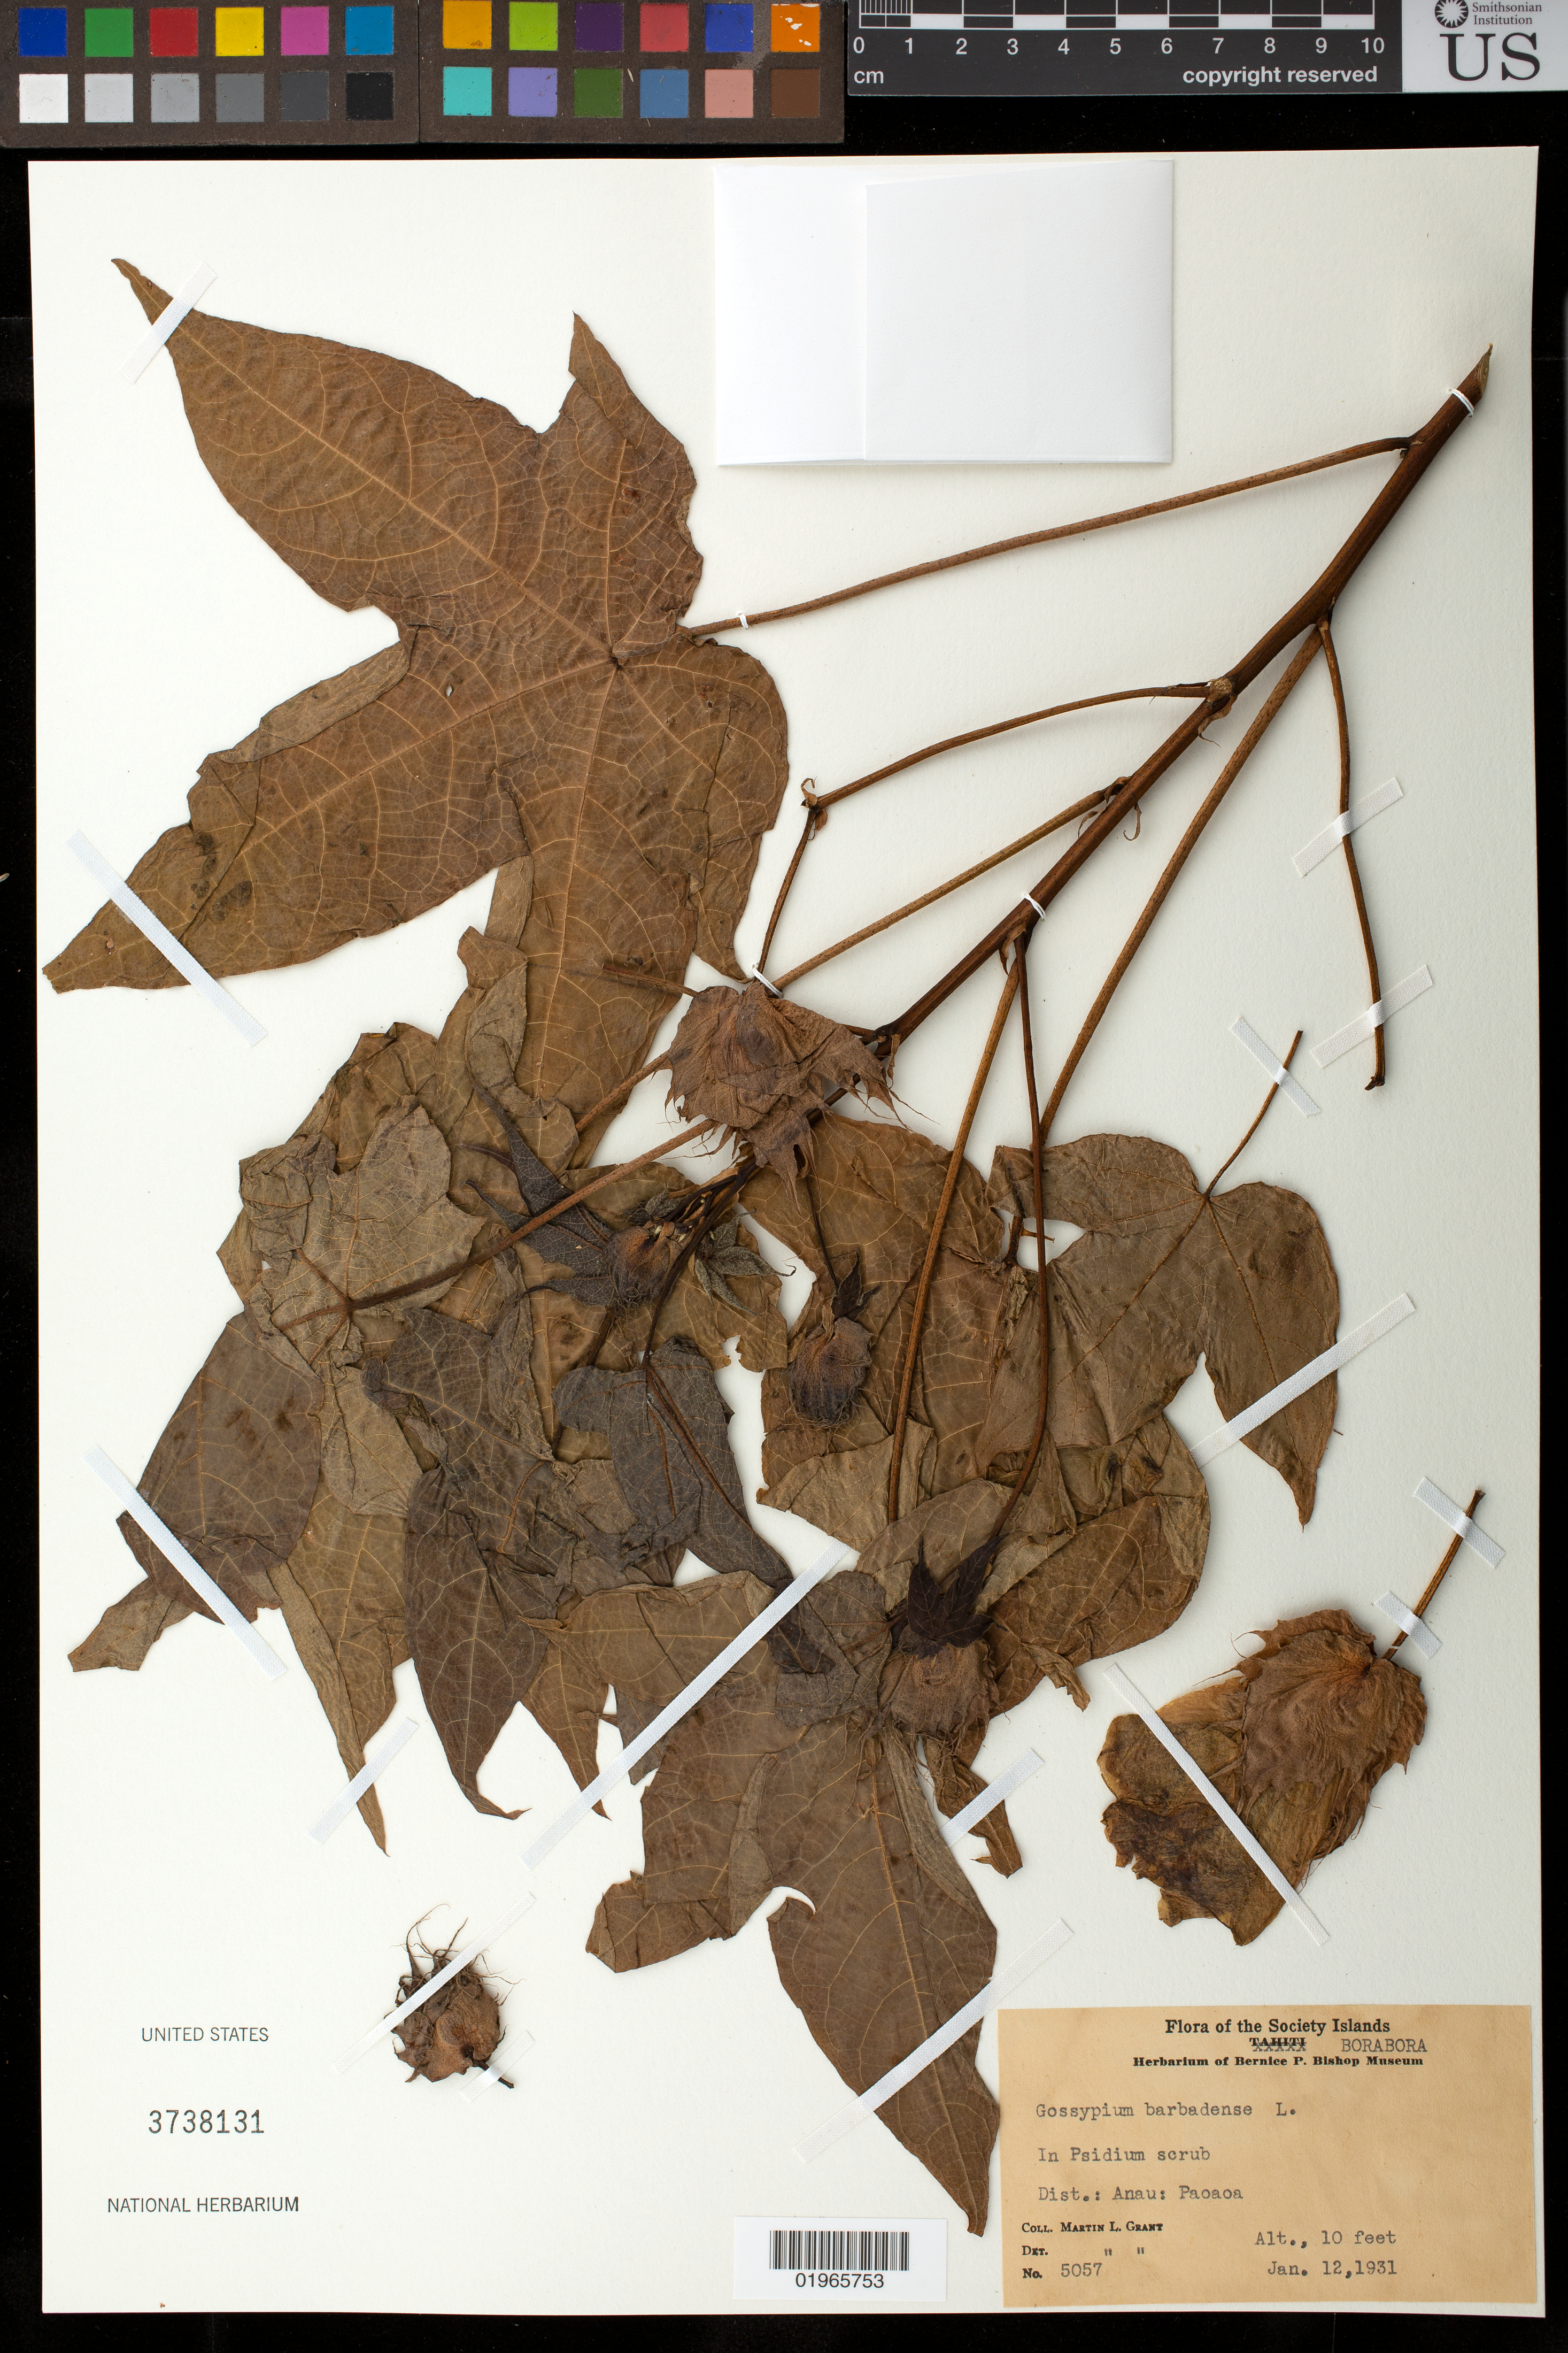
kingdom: Plantae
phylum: Tracheophyta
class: Magnoliopsida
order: Malvales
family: Malvaceae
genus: Gossypium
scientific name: Gossypium barbadense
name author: L.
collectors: M. L. Grant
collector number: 5057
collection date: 1931-01-12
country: French Polynesia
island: Bora Bora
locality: Society Islands, Borabora, District Anau, Paoaoa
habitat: Scrub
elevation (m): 3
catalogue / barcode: US 3738131